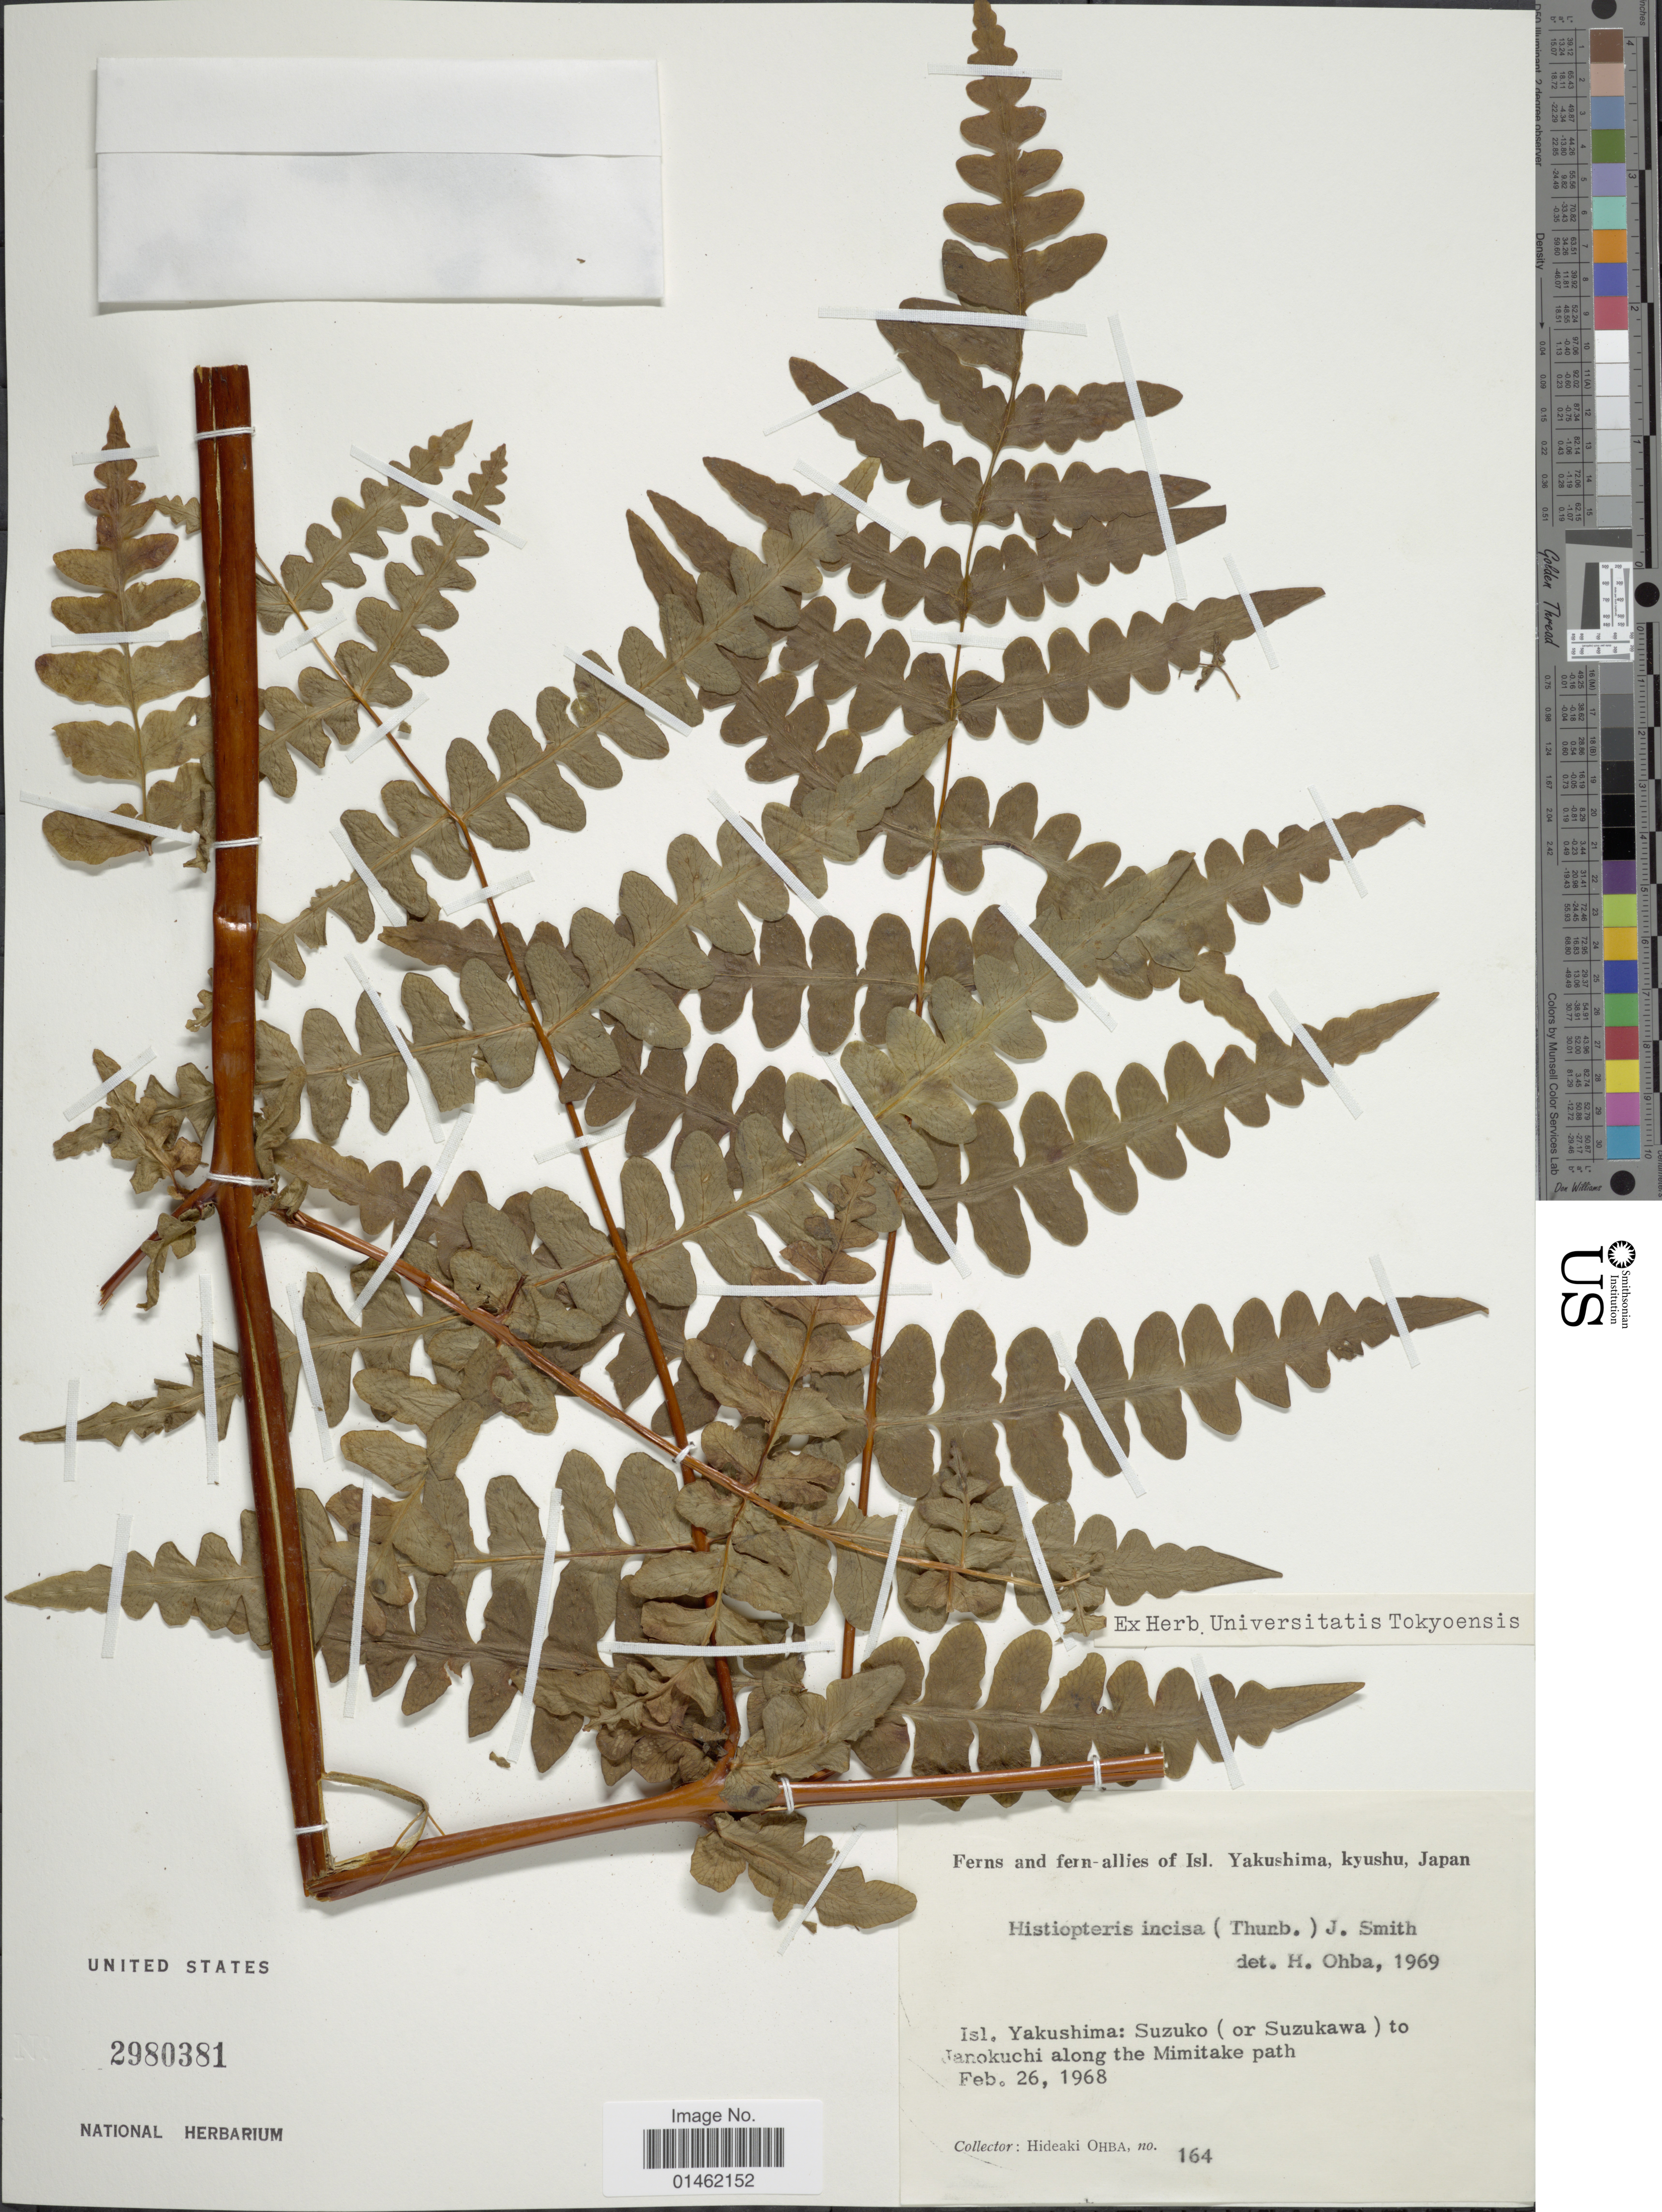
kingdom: Plantae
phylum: Tracheophyta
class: Polypodiopsida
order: Polypodiales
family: Dennstaedtiaceae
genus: Histiopteris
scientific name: Histiopteris incisa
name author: (Thunb.) J. Sm.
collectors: H. Ohba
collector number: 164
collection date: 1968-02-26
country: Japan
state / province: Kagosima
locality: Isl. Yakushima, Kyushu, Isl Yakushima: Suzuko (or Suzukawa) to Janokuchi along the Mimitake path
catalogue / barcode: US 2980381